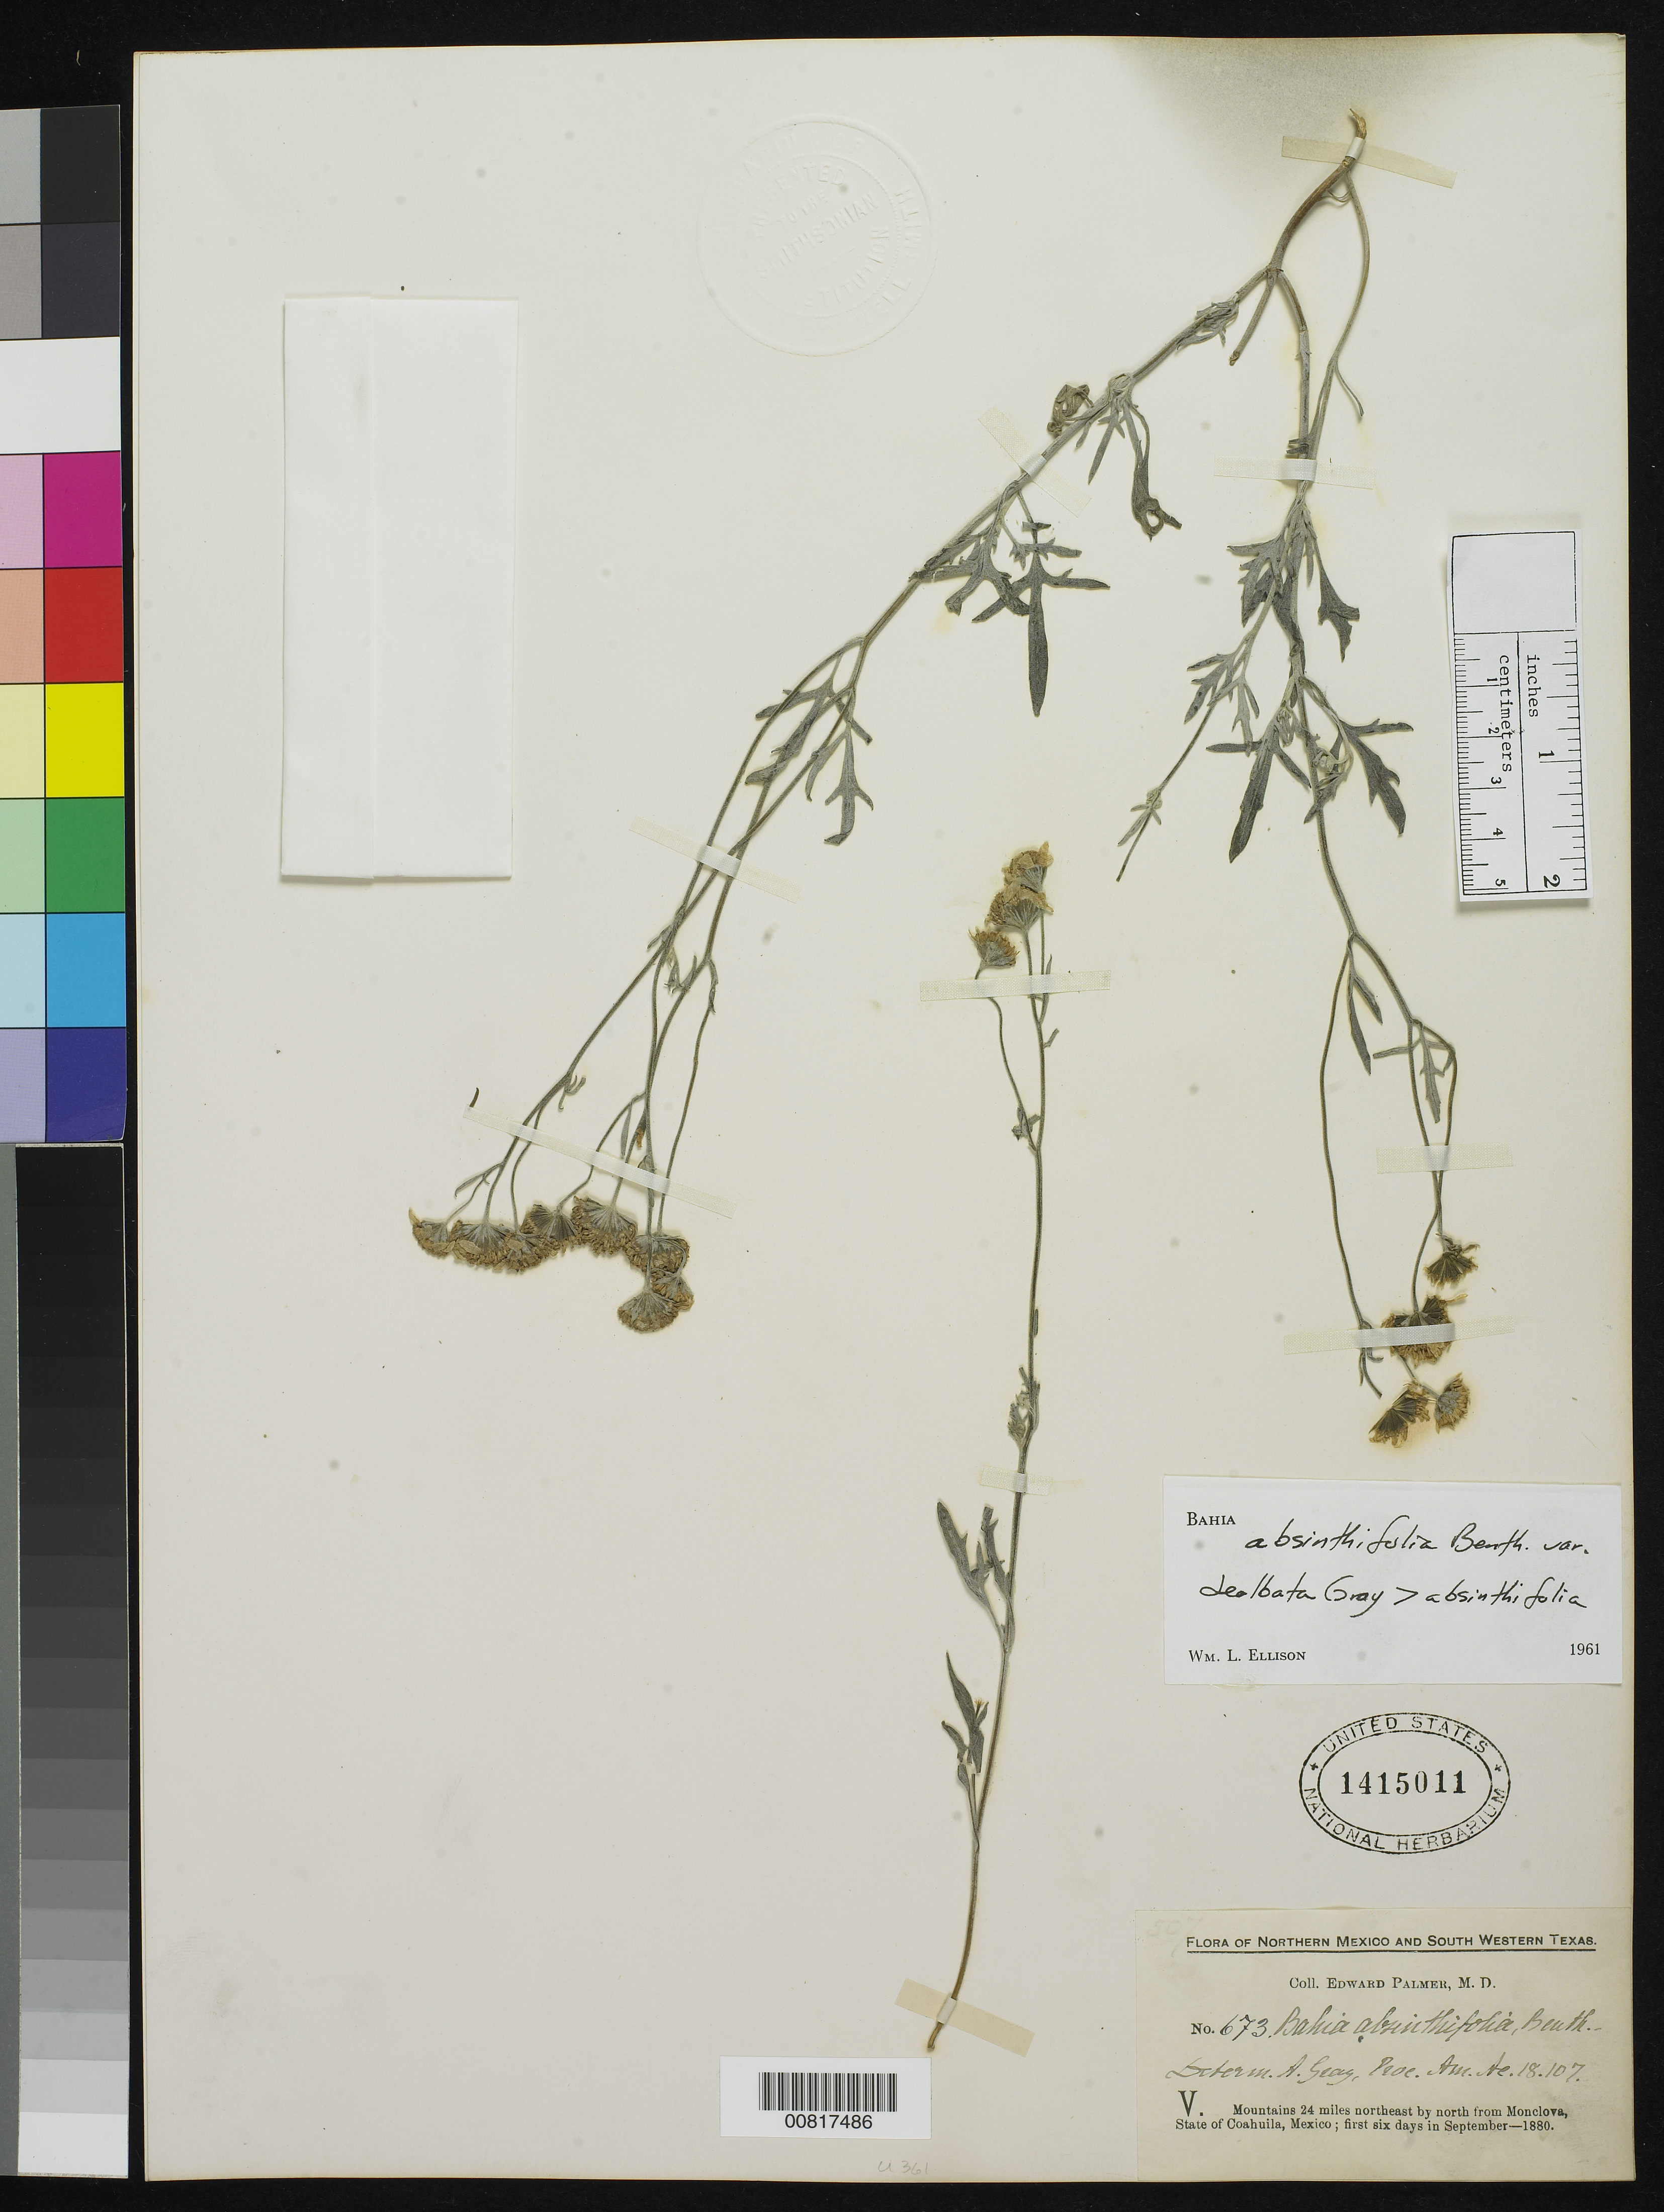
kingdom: Plantae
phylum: Tracheophyta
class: Magnoliopsida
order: Asterales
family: Asteraceae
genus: Bahia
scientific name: Bahia absinthifolia var. dealbata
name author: A. Gray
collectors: E. Palmer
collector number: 673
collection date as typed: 01 Sep 1880 to 06 Sep 1880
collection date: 1880-09-01/1880-09-06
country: Mexico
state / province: Coahuila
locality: V. Mountains 24 miles northeast by north from Monclova, Coahuila.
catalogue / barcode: US 1415011